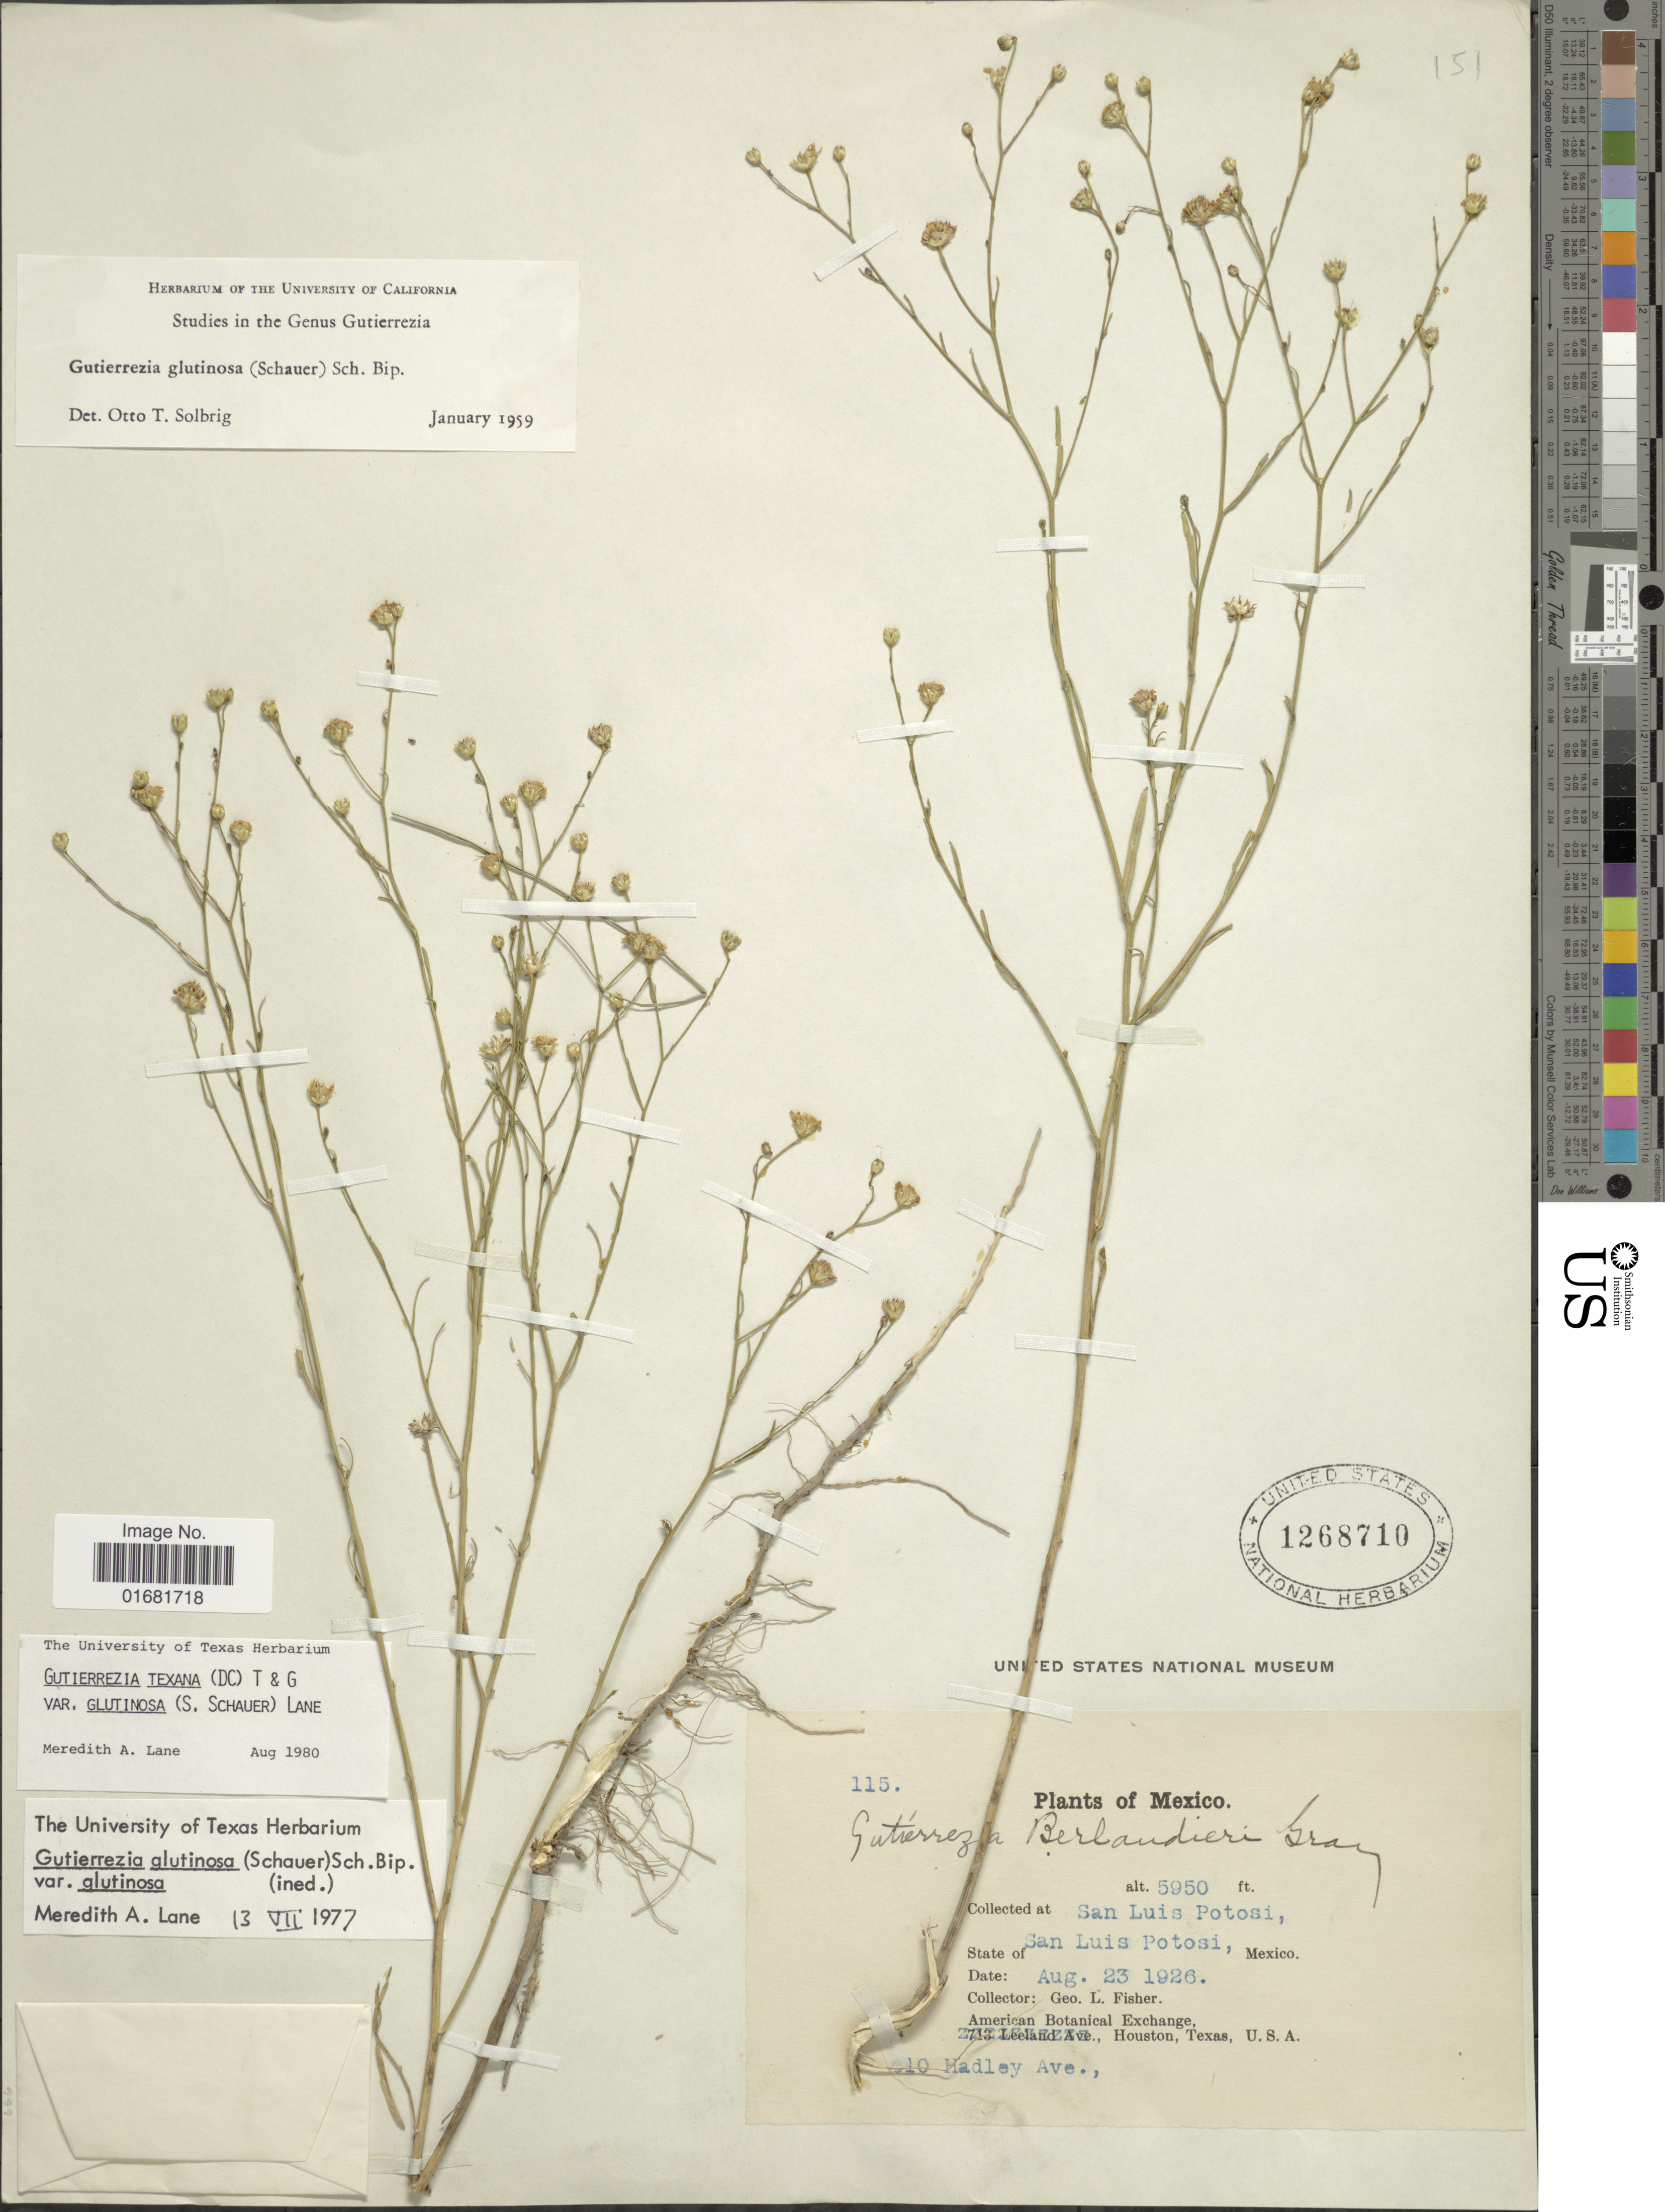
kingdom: Plantae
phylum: Tracheophyta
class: Magnoliopsida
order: Asterales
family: Asteraceae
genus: Gutierrezia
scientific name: Gutierrezia texana var. glutinosa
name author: (S. Schauer) M.A. Lane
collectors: G. L. Fisher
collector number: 115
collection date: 1926-08-23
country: Mexico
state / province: San Luis Potosí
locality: San Luis Potosi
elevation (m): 1814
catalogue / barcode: US 1268710